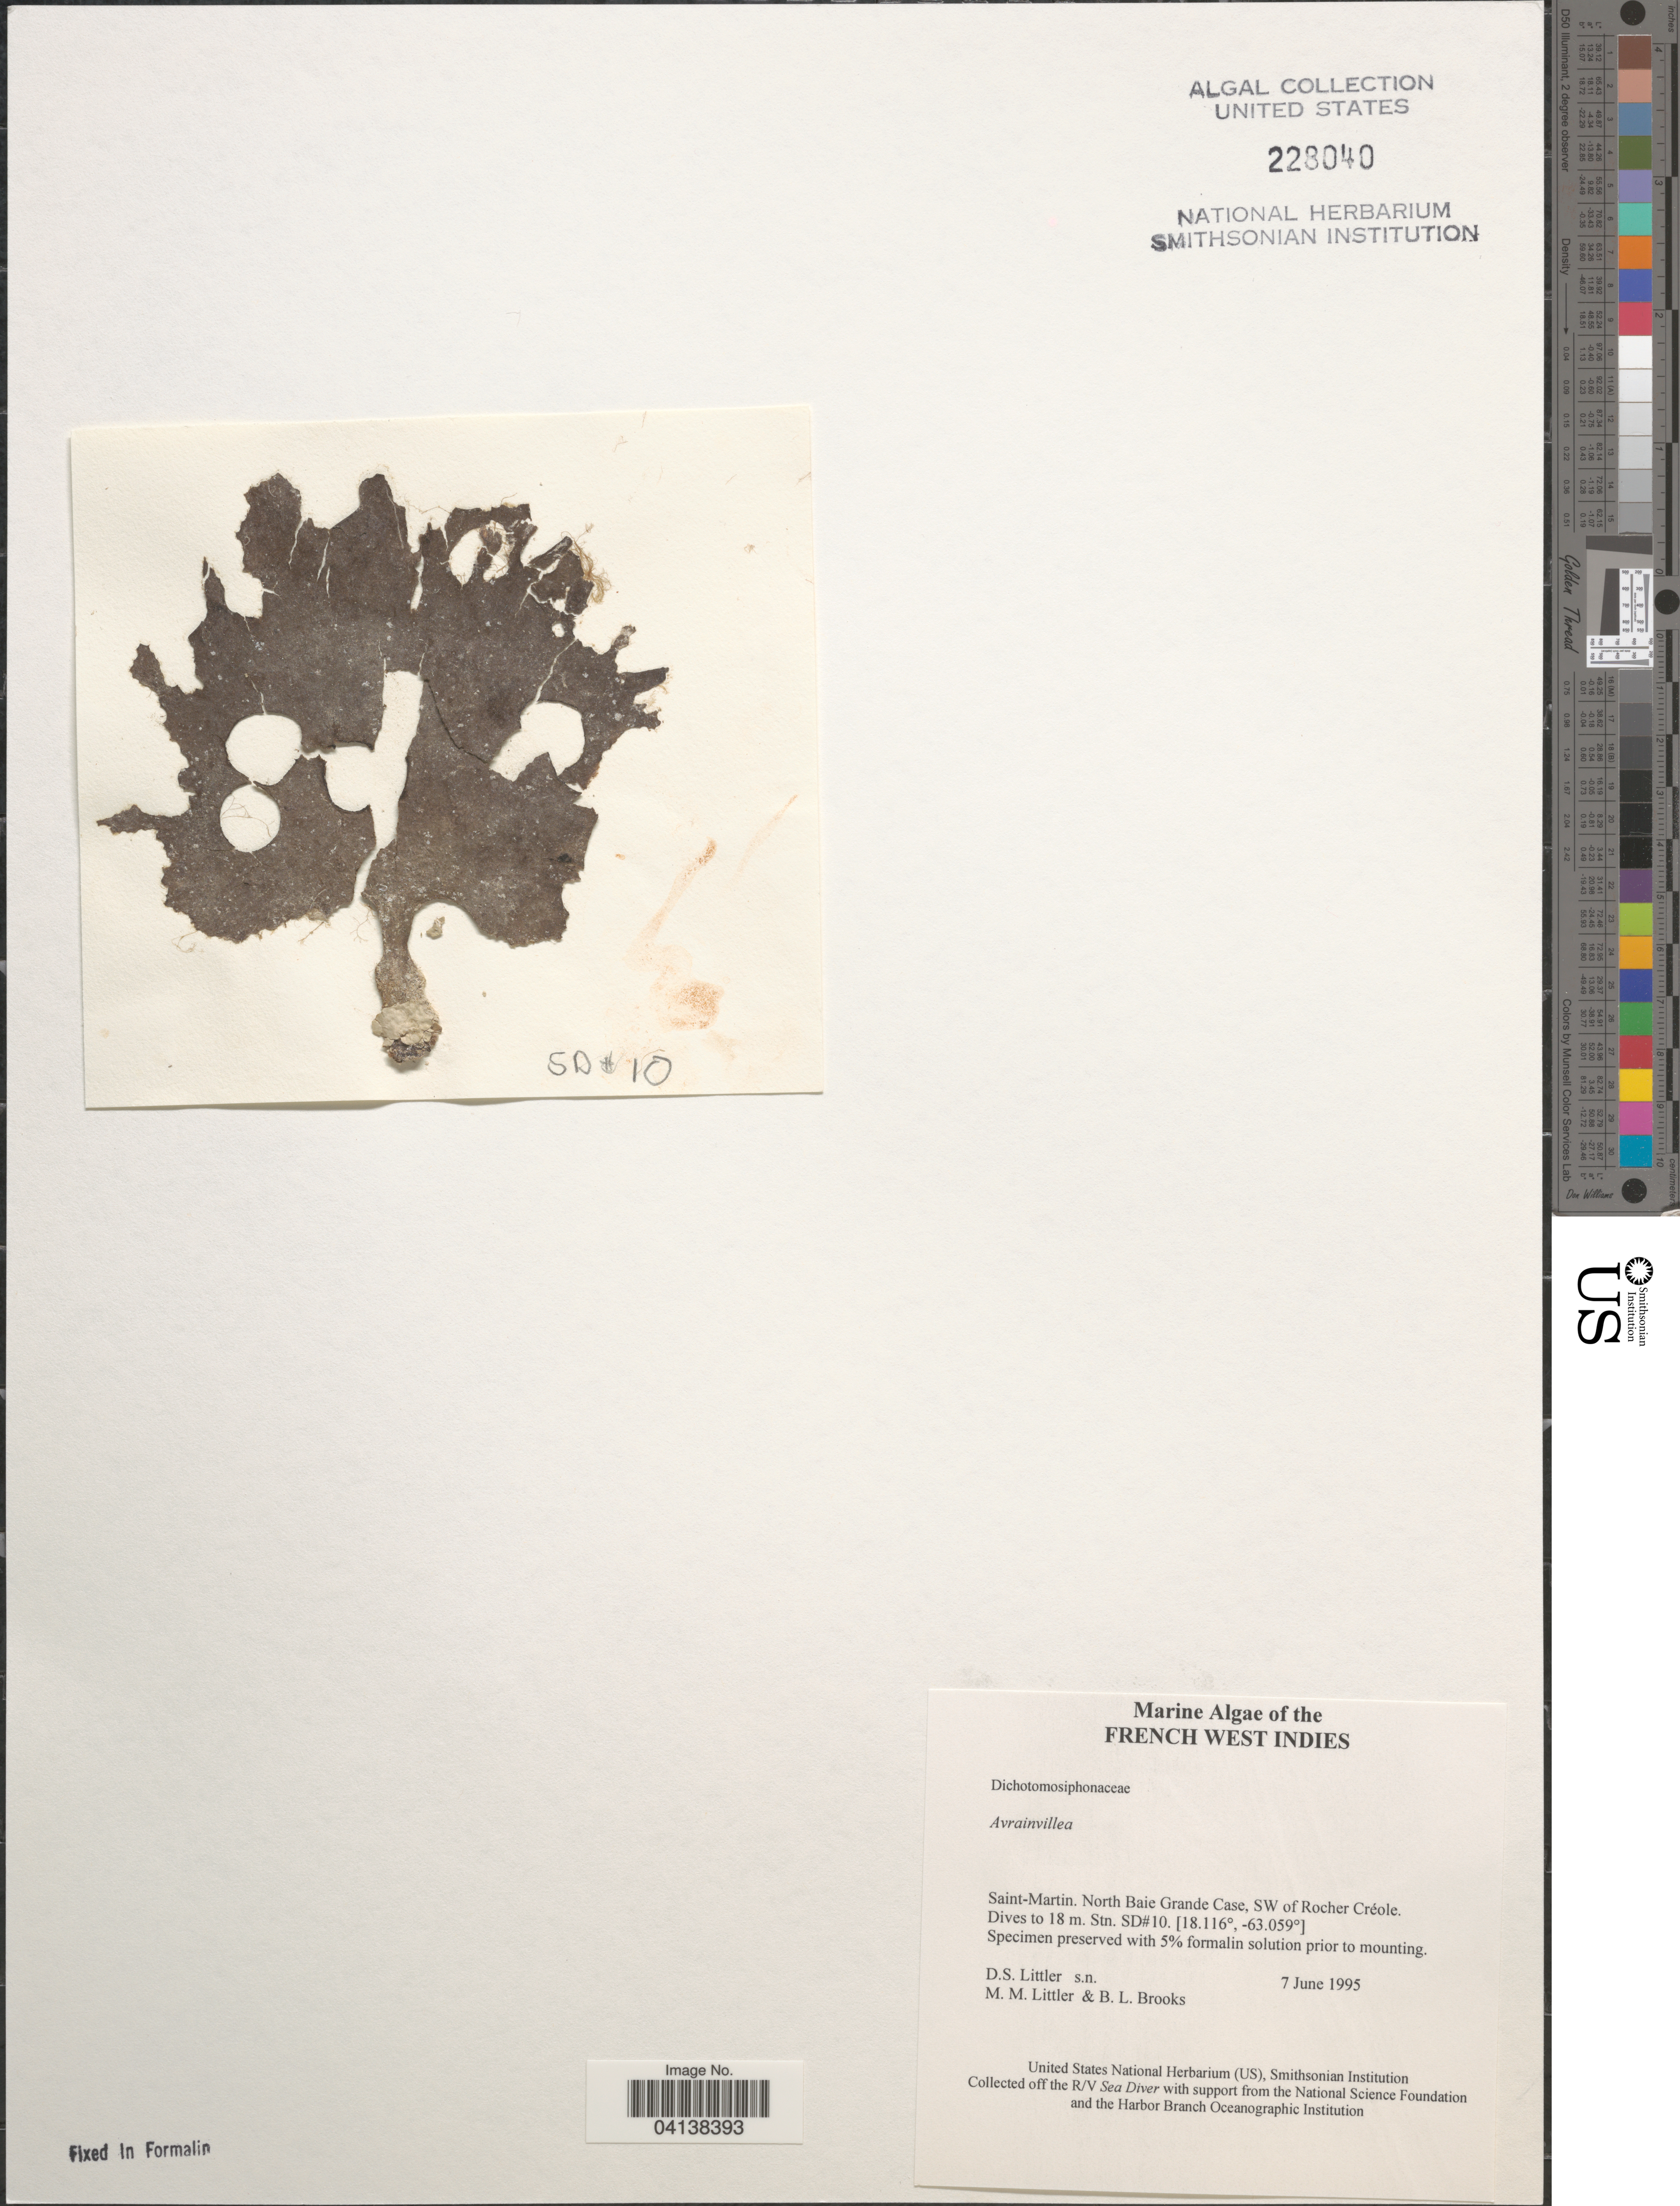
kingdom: Plantae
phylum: Chlorophyta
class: Ulvophyceae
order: Bryopsidales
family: Dichotomosiphonaceae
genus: Avrainvillea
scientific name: Avrainvillea sp.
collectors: D. S. Littler & B. Brooks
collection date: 1995-06-07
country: Saint Martin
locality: French West Indies. Saint-Martin. North Baie Grande Case, SW of Rocher Créole. Stn. SD#10.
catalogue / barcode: US 228040